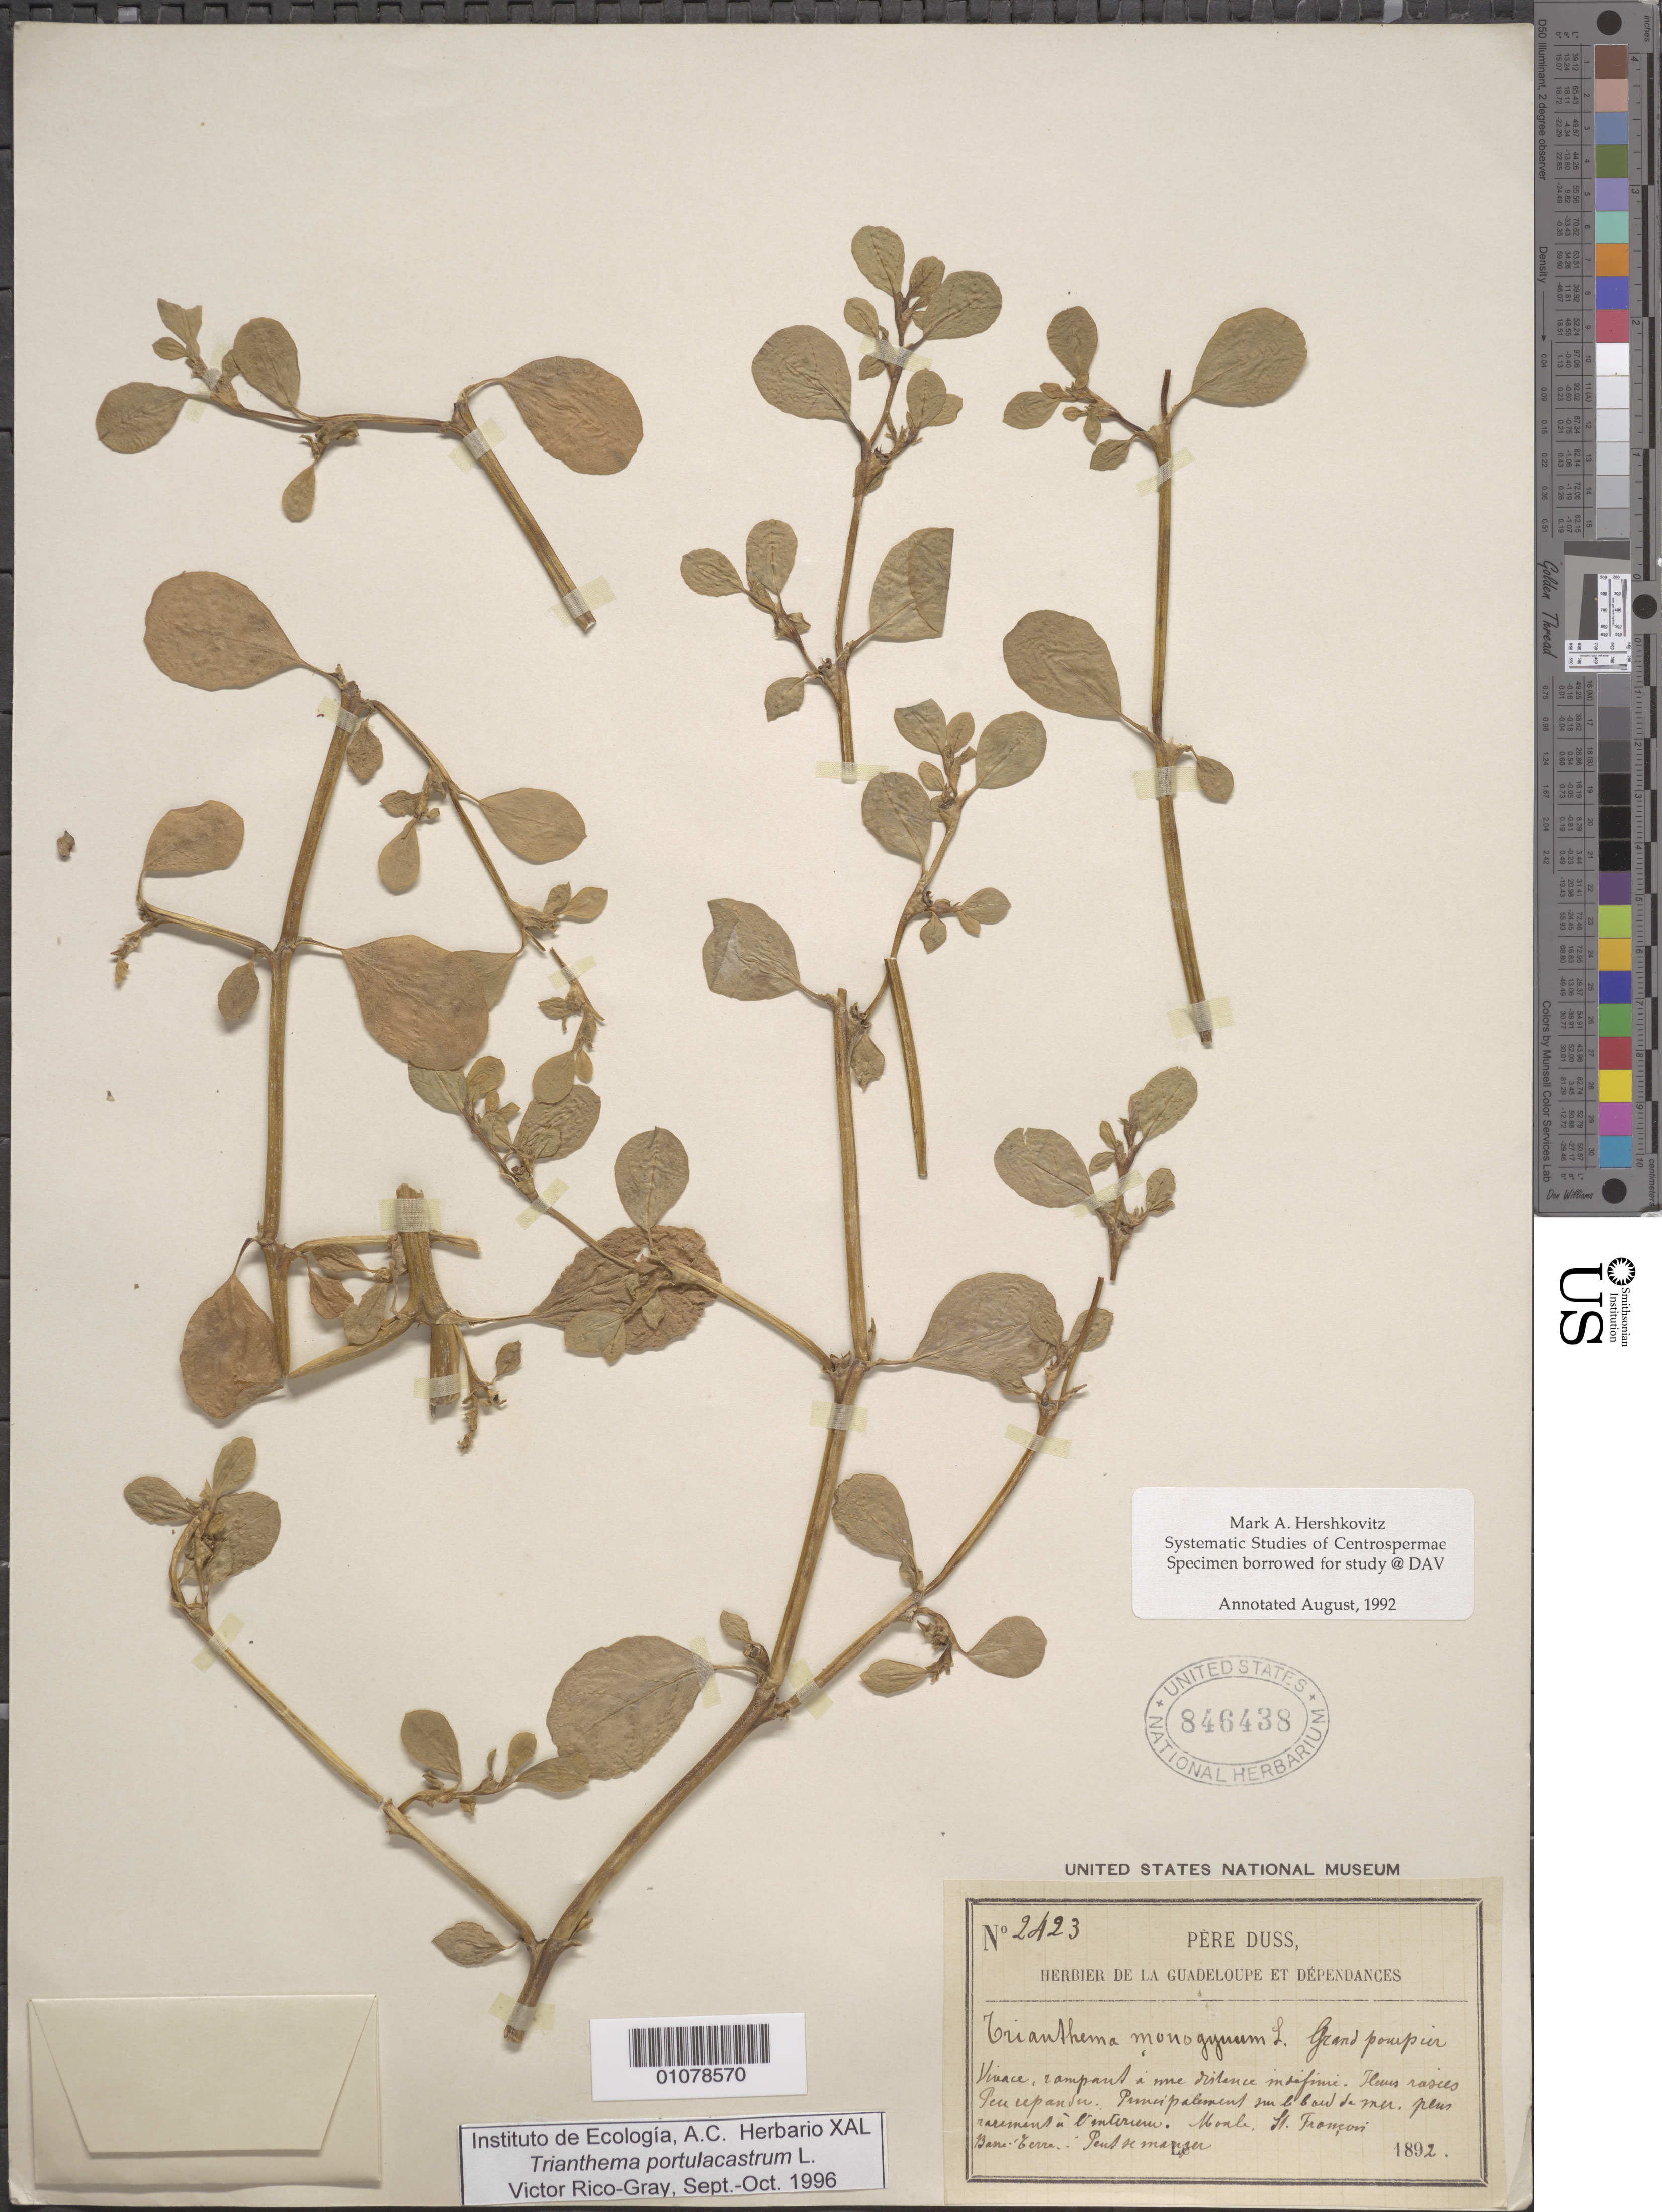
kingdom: Plantae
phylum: Tracheophyta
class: Magnoliopsida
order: Caryophyllales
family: Aizoaceae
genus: Trianthema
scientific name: Trianthema portulacastrum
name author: L.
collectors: Père Duss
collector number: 2423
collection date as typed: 1892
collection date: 1892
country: Guadeloupe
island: Basse Terre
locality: Basse-Terre, St. Francoise, Moule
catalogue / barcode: US 846438